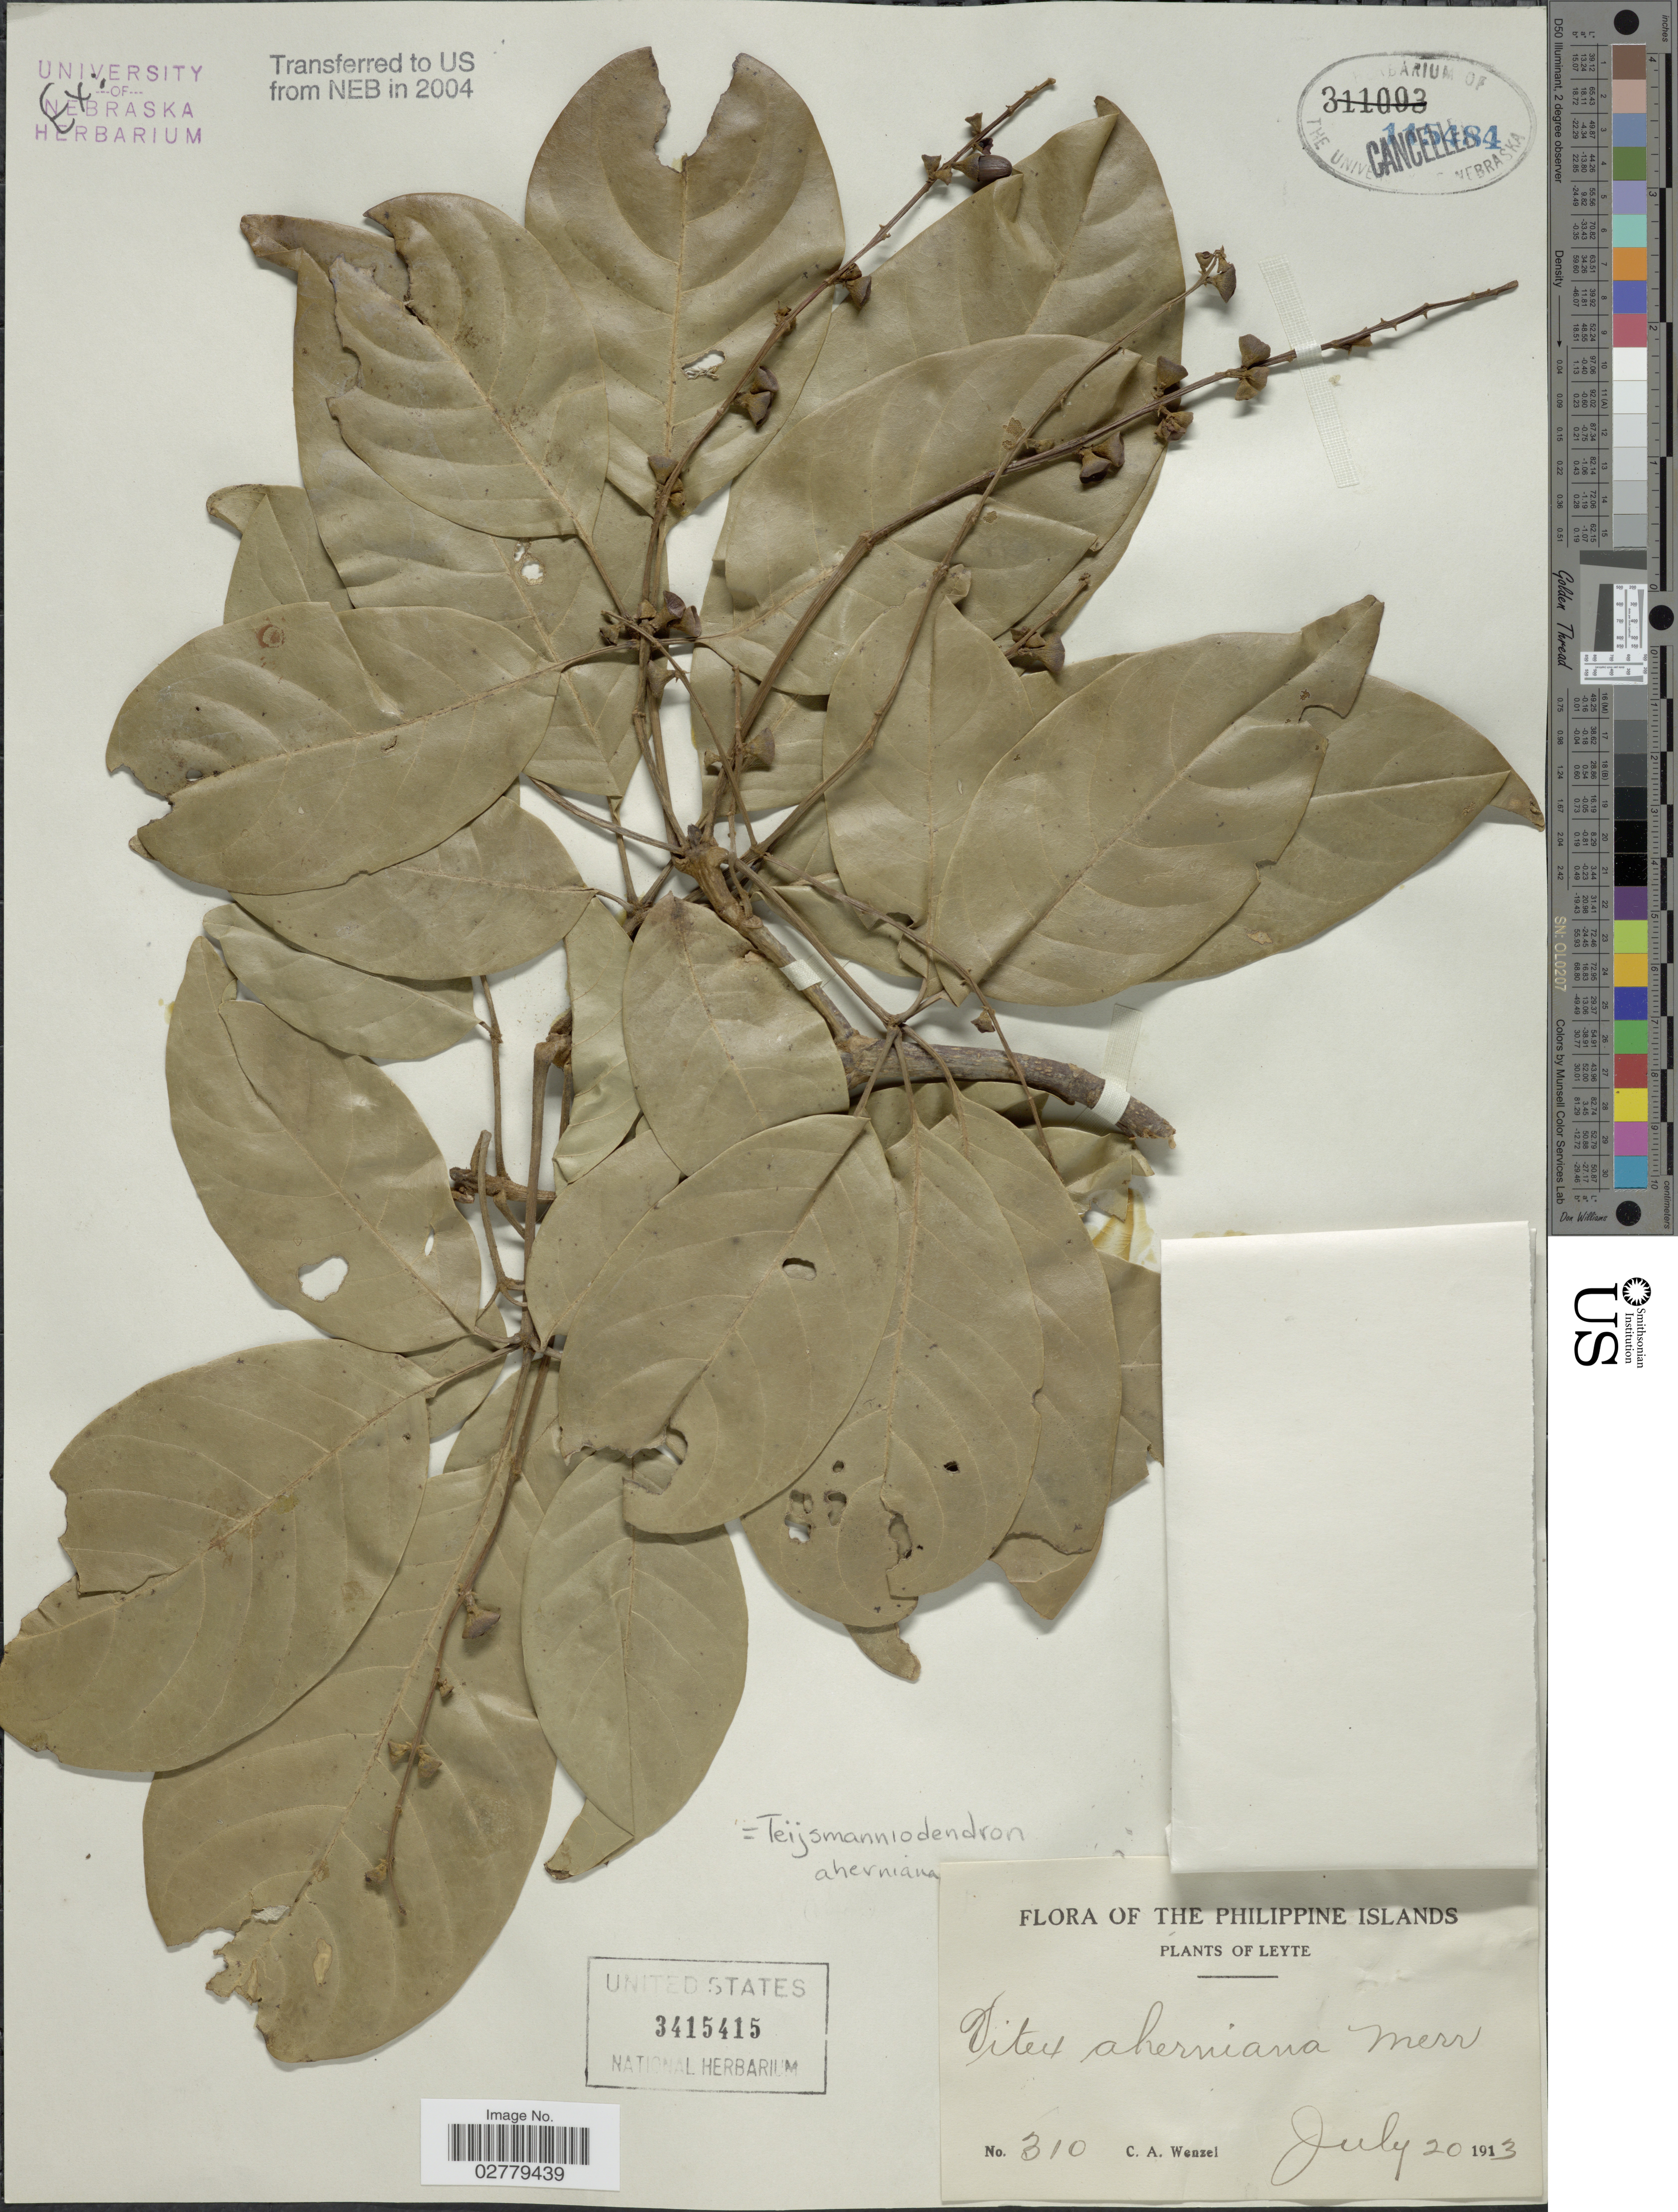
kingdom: Plantae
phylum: Tracheophyta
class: Magnoliopsida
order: Lamiales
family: Lamiaceae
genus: Teijsmanniodendron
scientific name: Teijsmanniodendron ahernianum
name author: (Merr.) Bakh.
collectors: C. Wenzel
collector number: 310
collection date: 1913-07-20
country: Philippines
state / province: Eastern Visayas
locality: Philippine Islands. Leyte.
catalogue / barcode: US 3415415